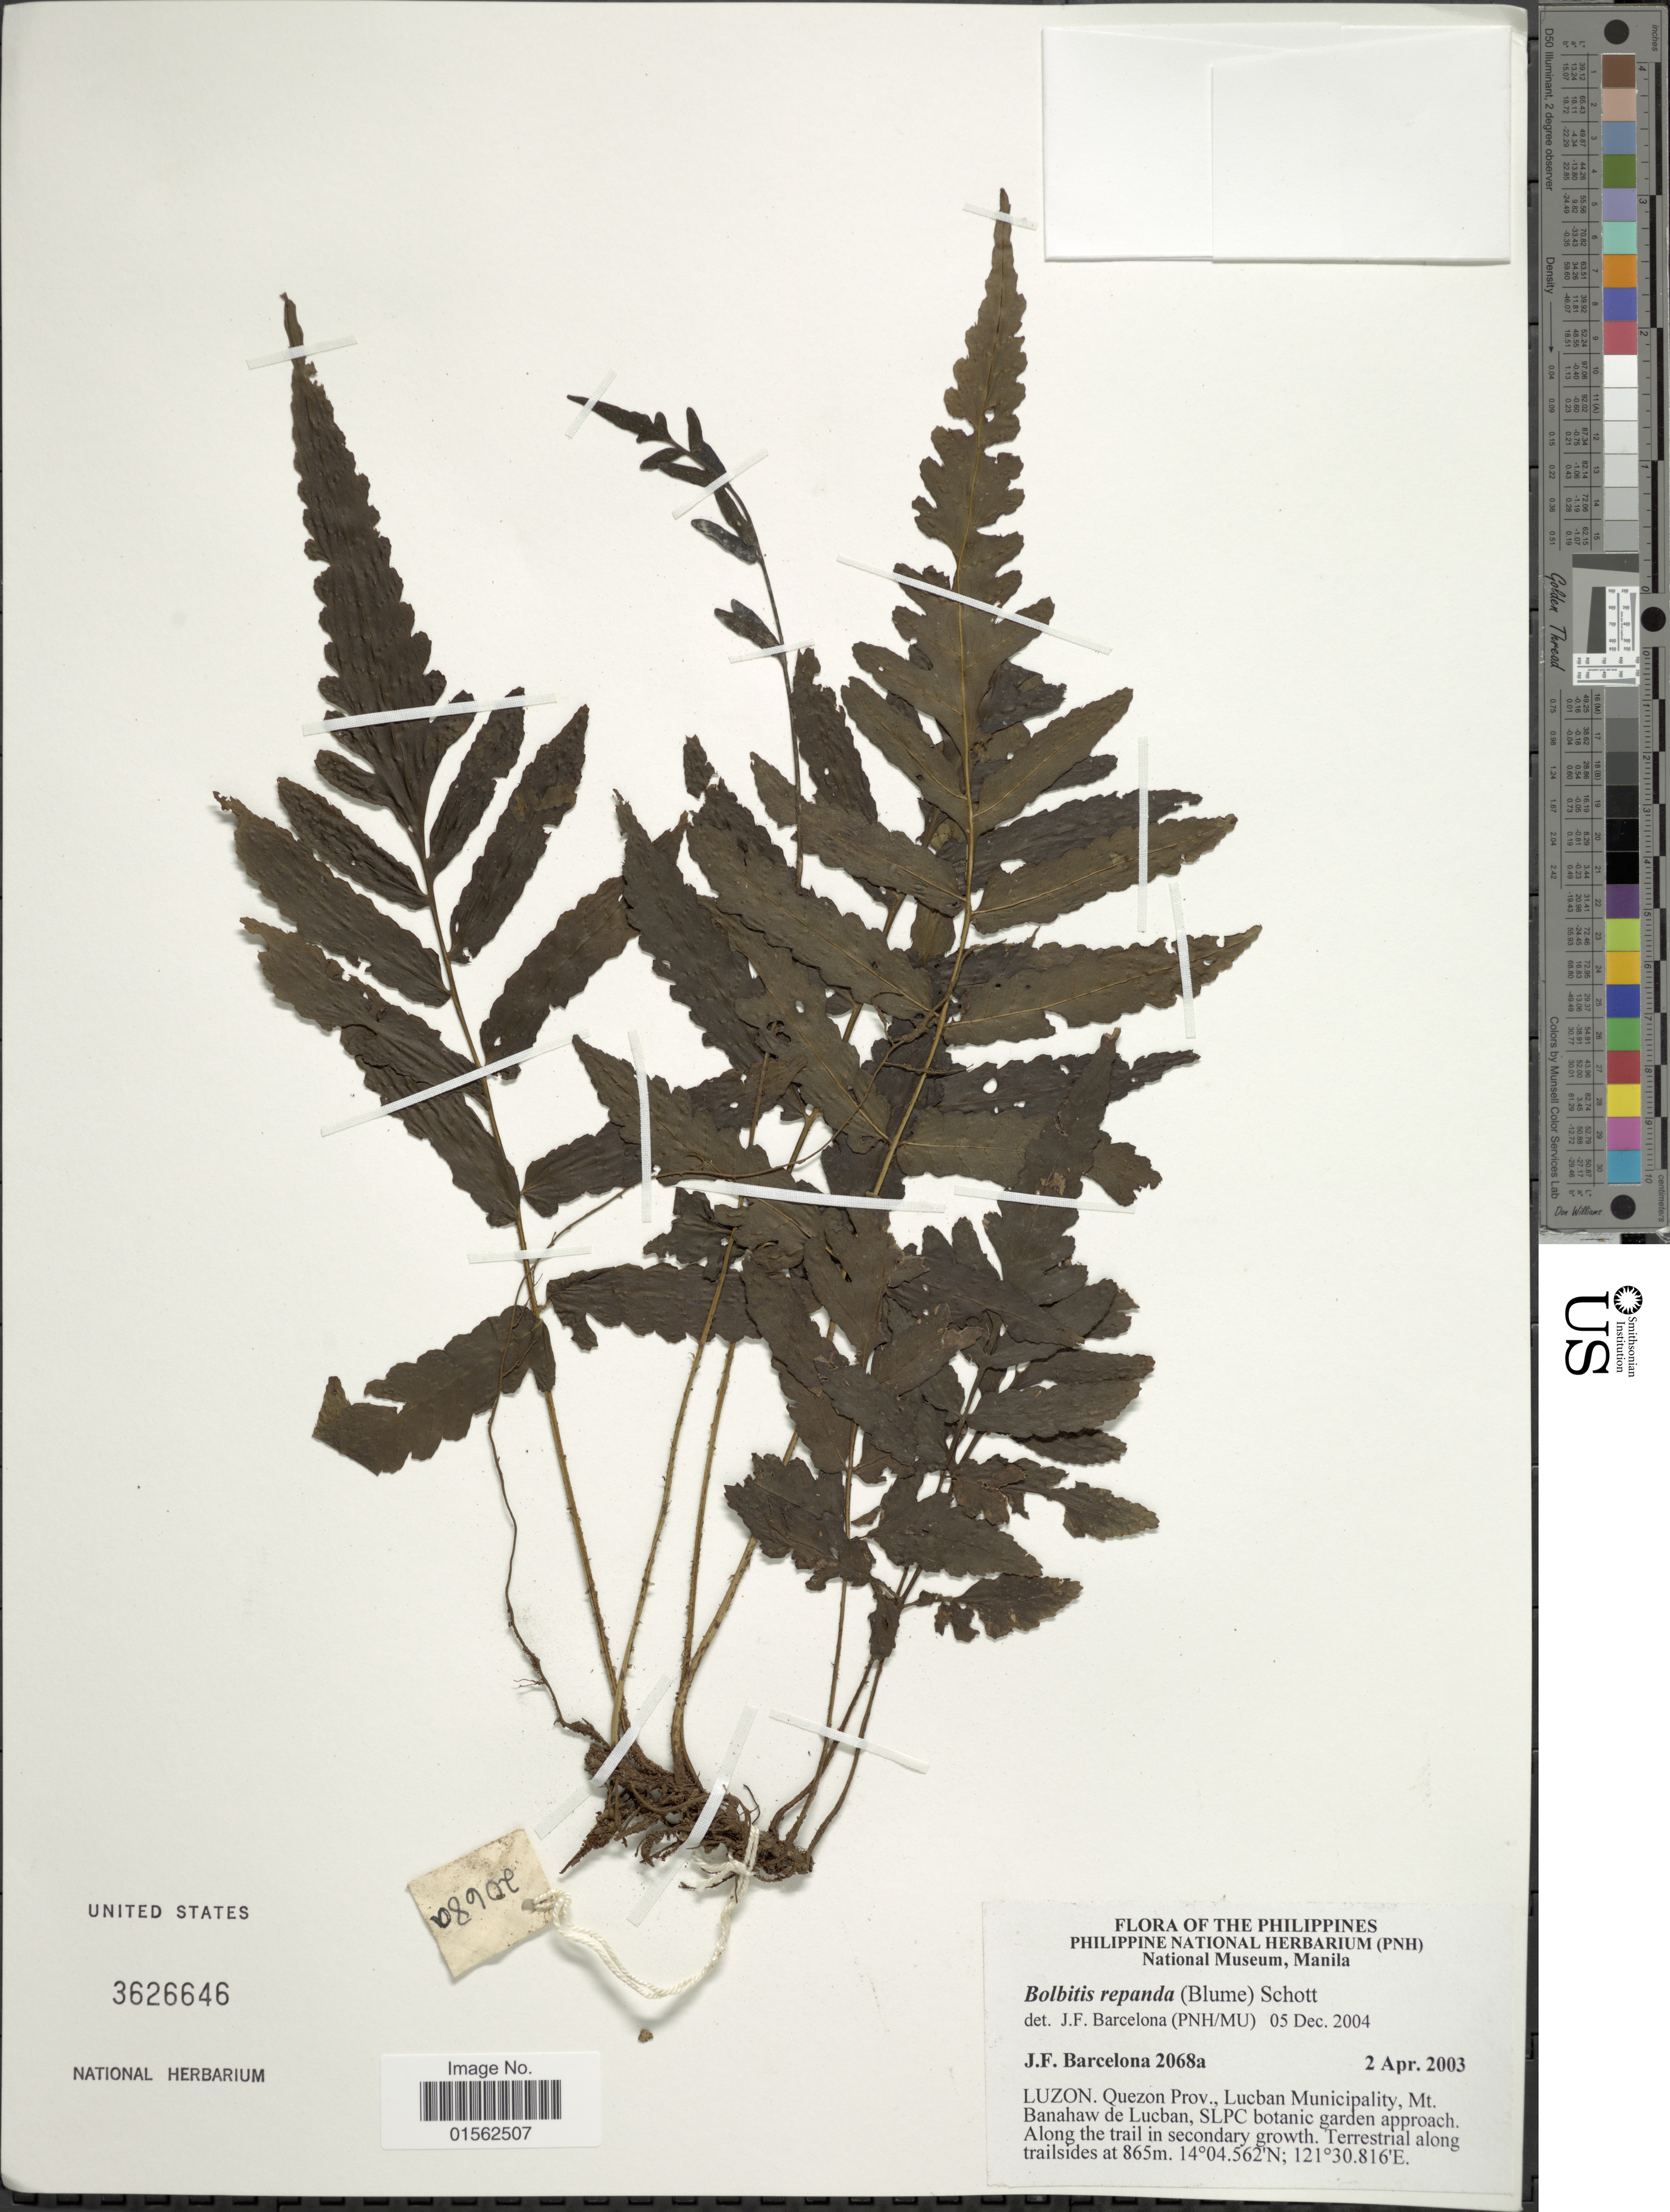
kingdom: Plantae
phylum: Tracheophyta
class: Polypodiopsida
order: Polypodiales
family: Dryopteridaceae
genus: Bolbitis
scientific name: Bolbitis repanda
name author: (Blume) Schott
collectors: J. F. Barcelona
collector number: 2068a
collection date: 2003-04-02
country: Philippines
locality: Philippines, Luzon, Quezon Prov., Lucban Municipality, Mt. Banahaw de Lucban, SLPC botanic garden approach, along the trail in secondary growth, terrestrail along trailsides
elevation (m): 865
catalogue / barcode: US 3626646